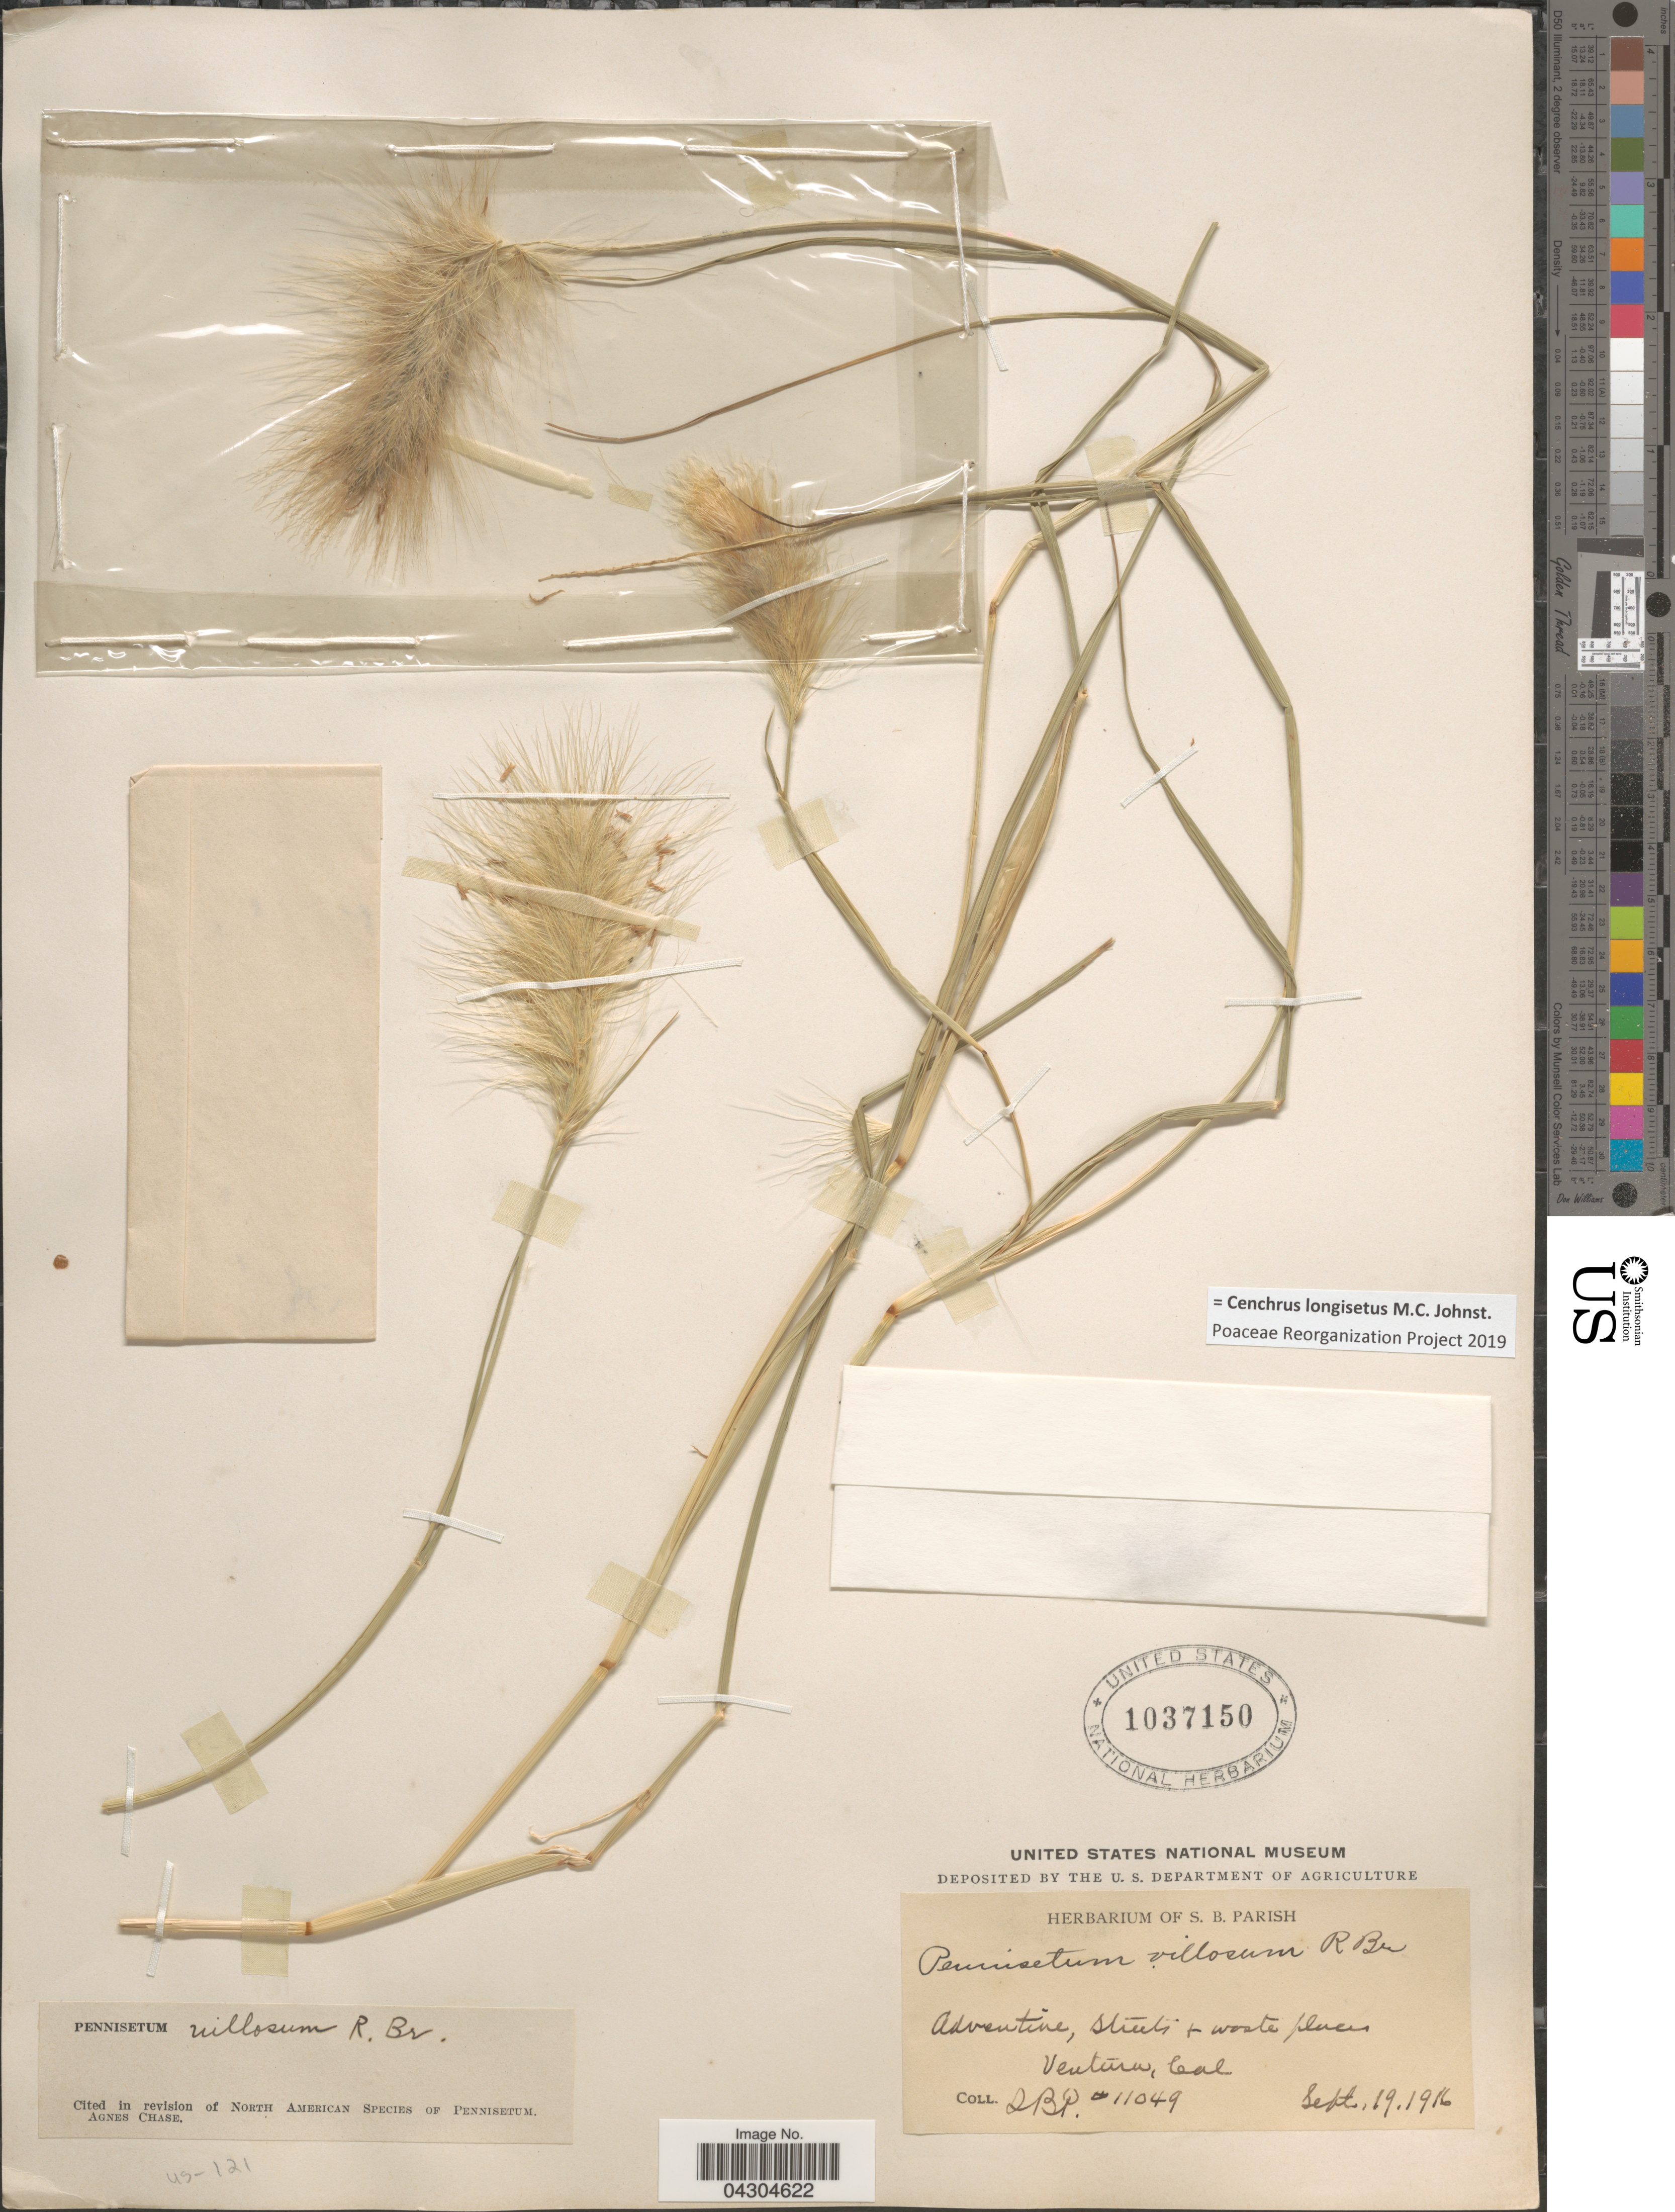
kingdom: Plantae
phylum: Tracheophyta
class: Liliopsida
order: Poales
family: Poaceae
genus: Cenchrus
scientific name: Cenchrus longisetus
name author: M.C. Johnst.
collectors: S. B. Parish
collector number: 11049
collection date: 1916-09-19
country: United States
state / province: California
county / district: Ventura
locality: Adventine, Streets + waste places. Ventura.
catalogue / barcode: US 1037150